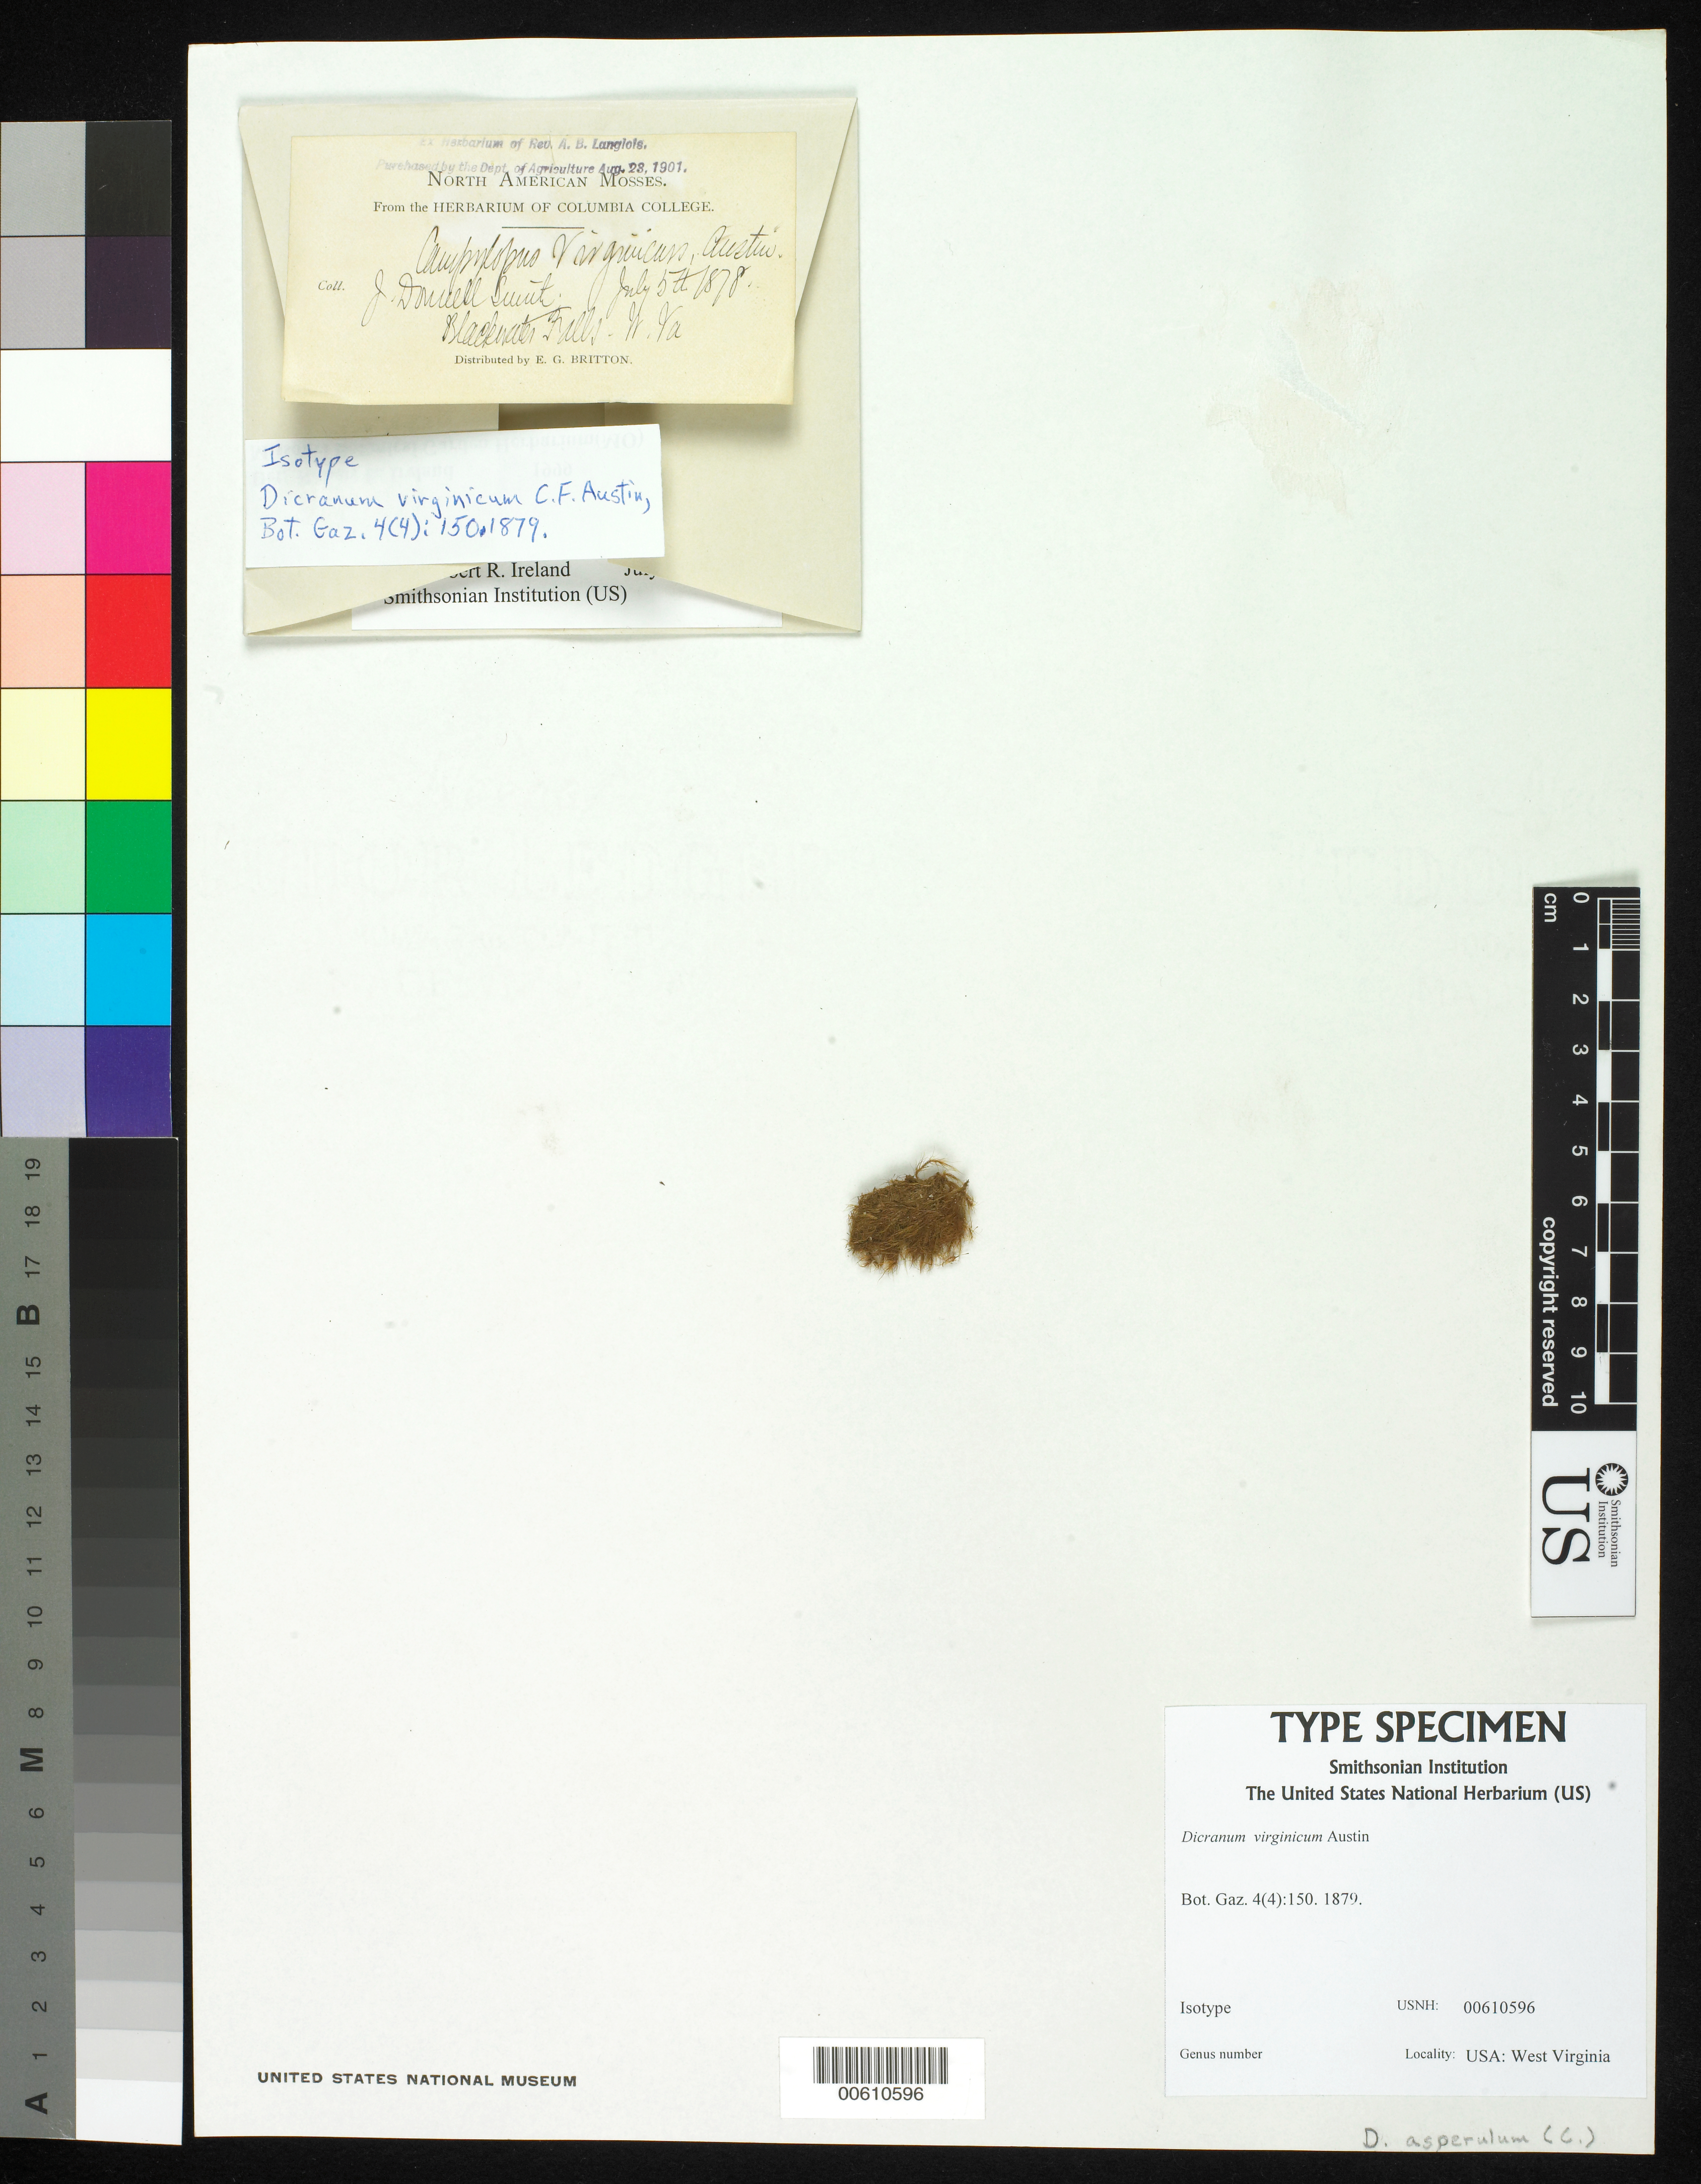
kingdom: Plantae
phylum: Bryophyta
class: Bryopsida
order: Dicranales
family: Dicranaceae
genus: Dicranum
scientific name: Dicranum virginicum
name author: Austin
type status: Isotype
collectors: J. Donnell Smith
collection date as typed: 05 Jul 1878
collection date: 1878-07-05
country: United States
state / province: West Virginia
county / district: Tucker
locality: Blackwater Falls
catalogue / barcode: US 610596